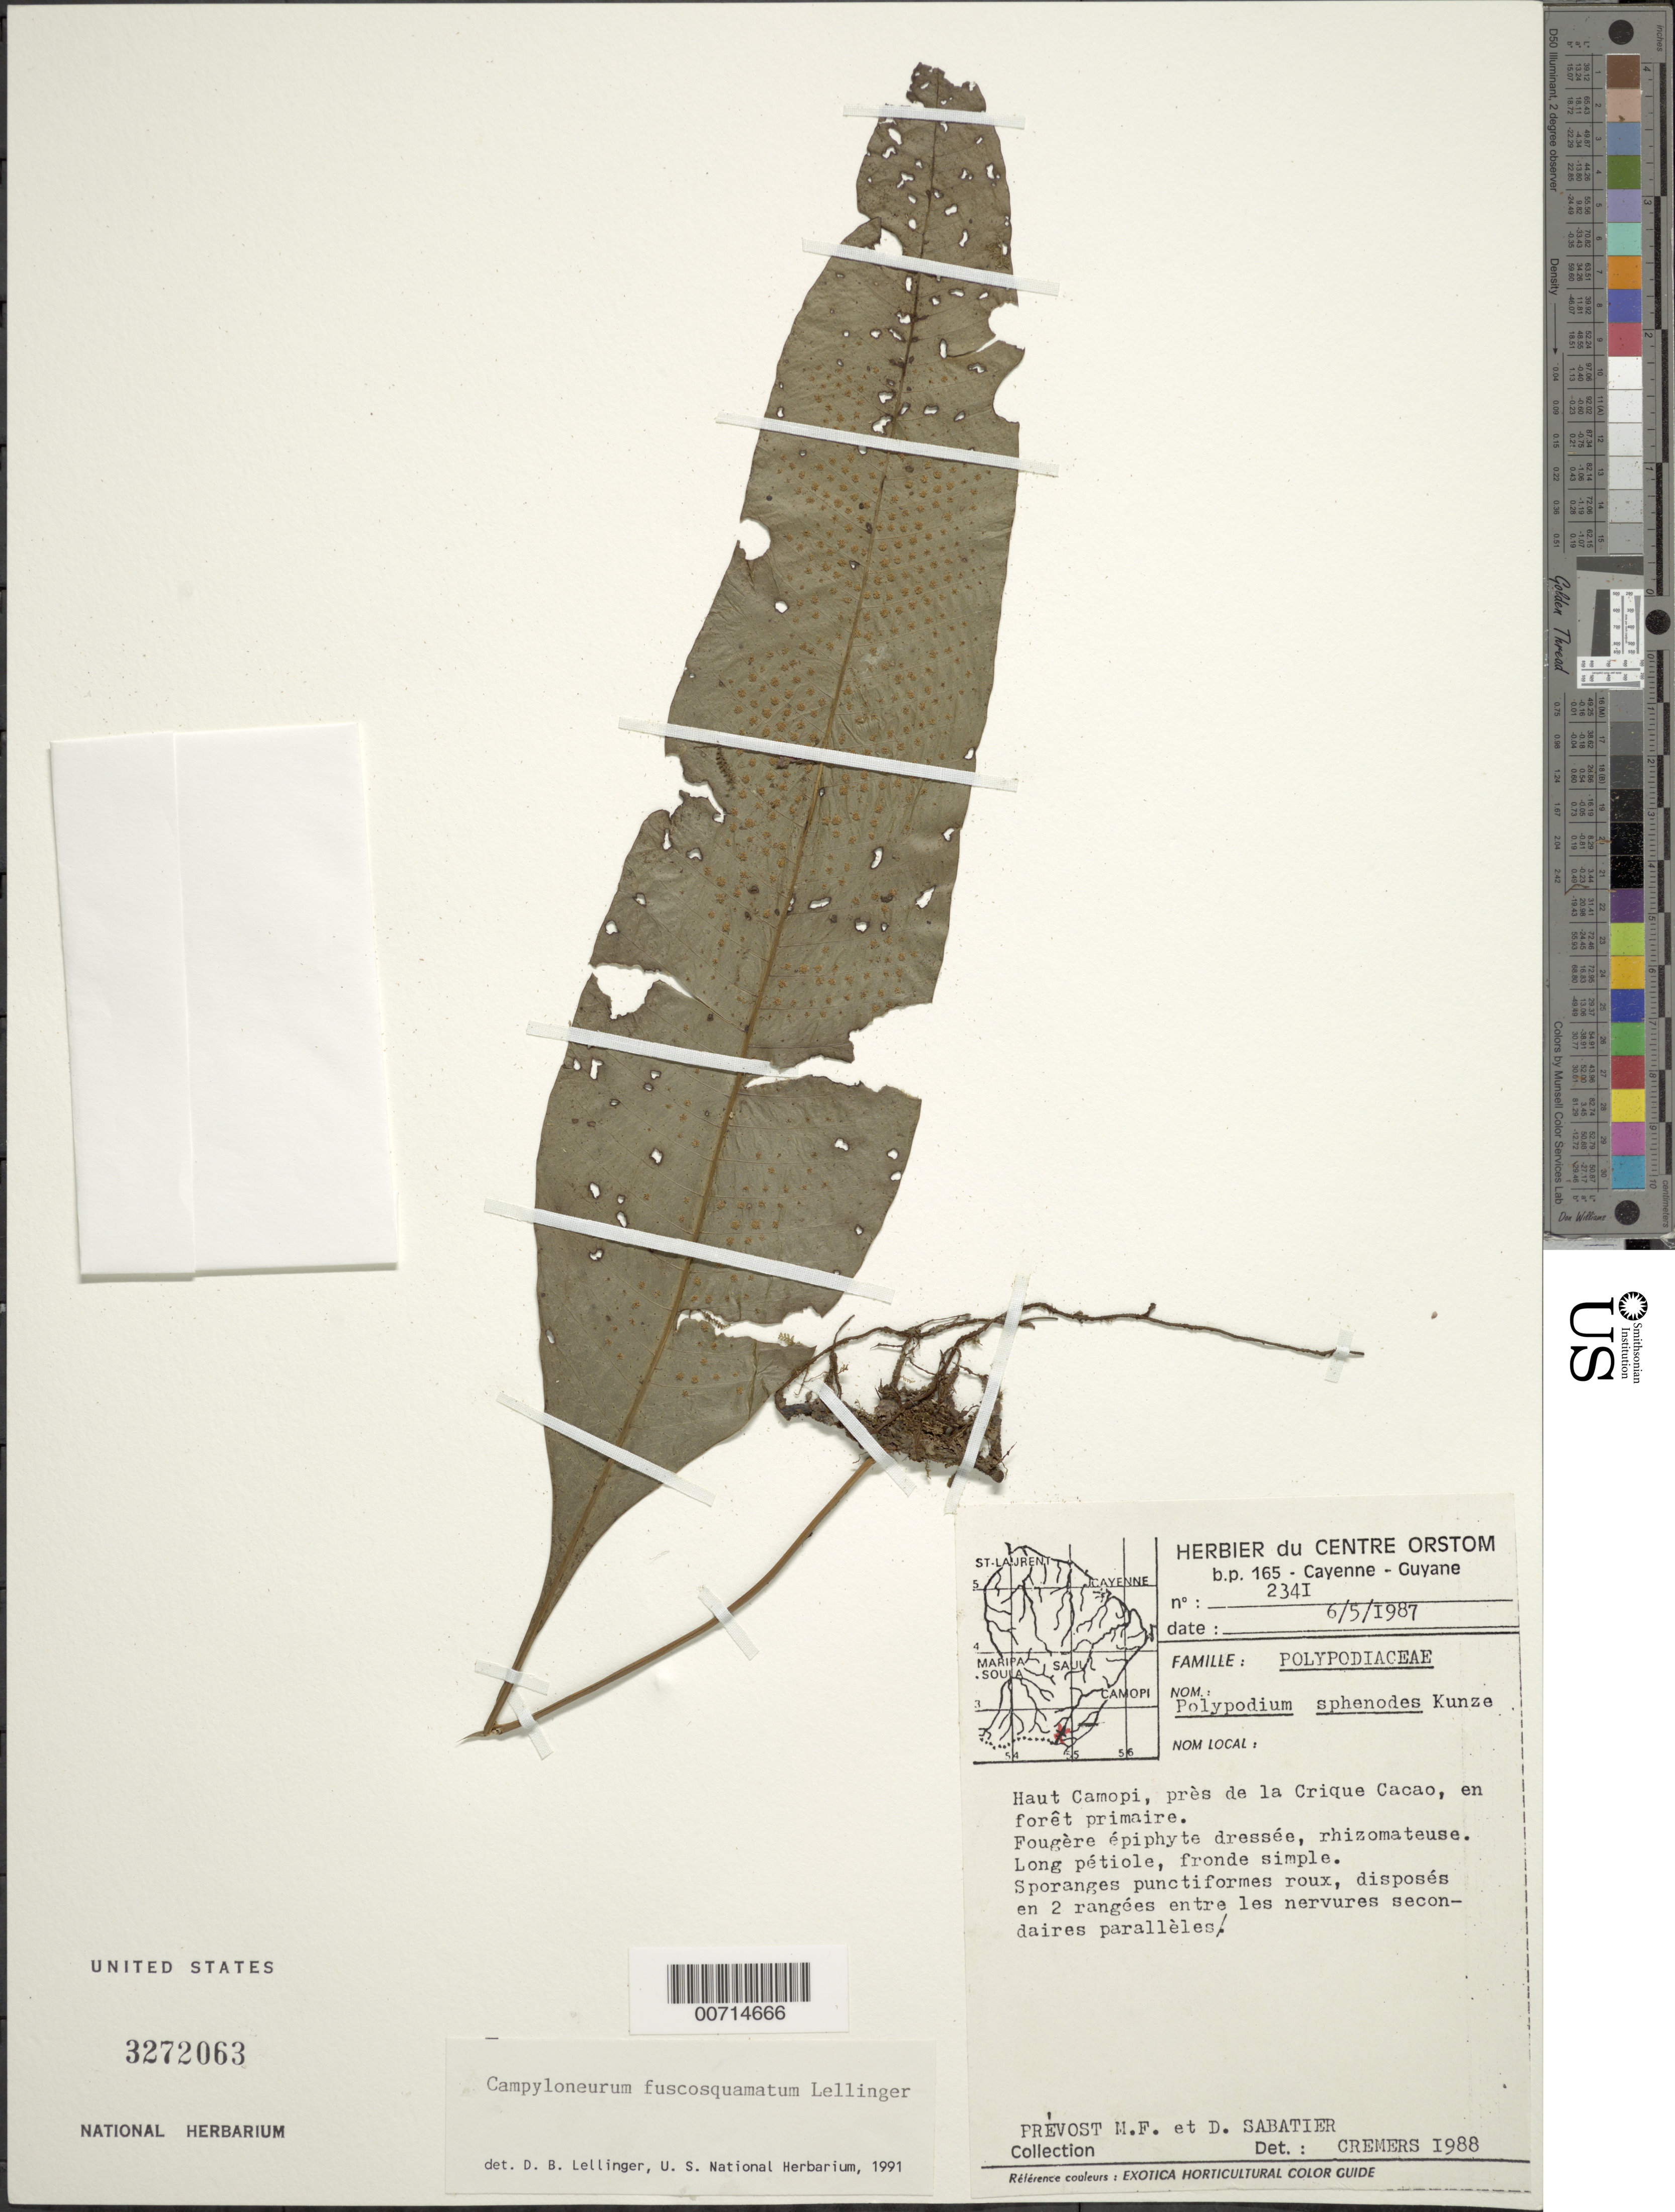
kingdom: Plantae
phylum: Tracheophyta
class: Polypodiopsida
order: Polypodiales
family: Polypodiaceae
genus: Campyloneurum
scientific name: Campyloneurum fuscosquamatum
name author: Lellinger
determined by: Lellinger, David B., (BOT), Smithsonian Institution - National Museum of Natural History (UNITED STATES)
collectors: M.-F. Prévost & D. Sabatier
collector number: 2341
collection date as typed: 6-May-87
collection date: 1987-05-06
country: French Guiana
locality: Crique Cacao, Bassin de la Haute-Camopi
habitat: Primary forest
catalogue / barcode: US 3272063